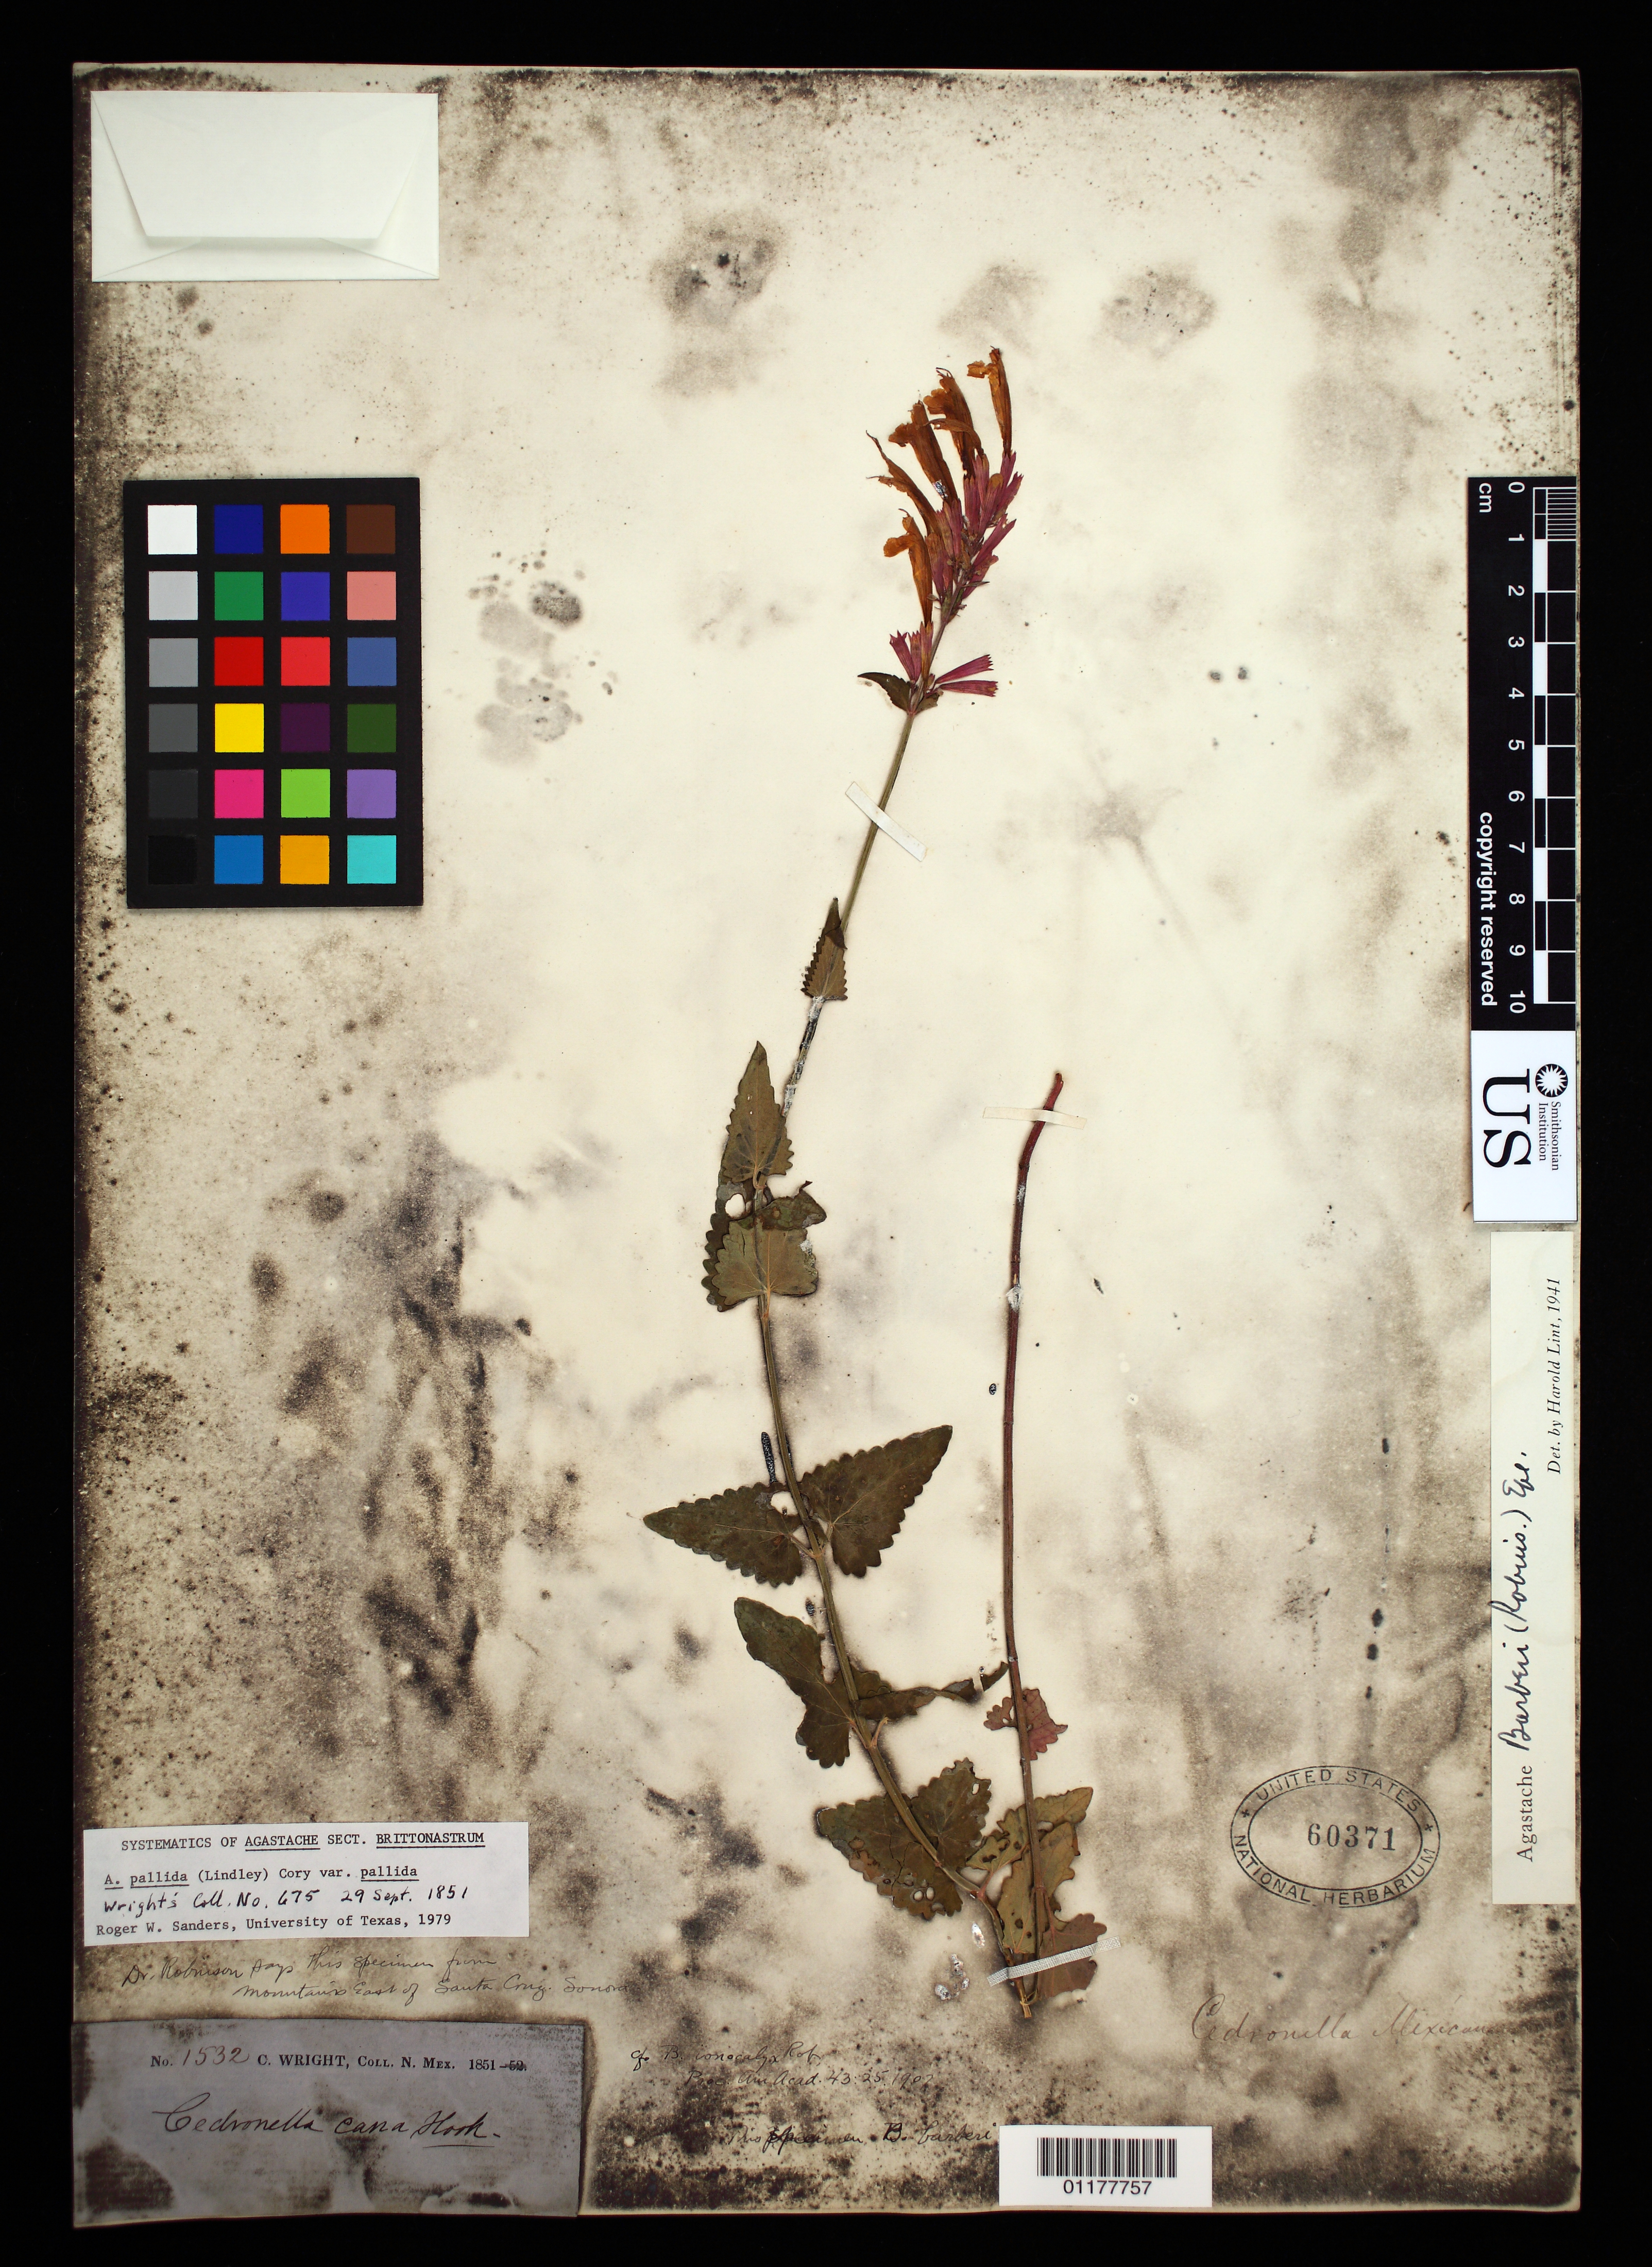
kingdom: Plantae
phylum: Tracheophyta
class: Magnoliopsida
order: Lamiales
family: Lamiaceae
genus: Agastache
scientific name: Agastache pallida var. pallida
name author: (Lindl.) Cory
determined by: Sanders, Roger W., (BRIT)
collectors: C. Wright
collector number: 1532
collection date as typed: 1851 to -- --- 1852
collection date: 1851/1852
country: United States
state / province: New Mexico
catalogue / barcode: US 60371